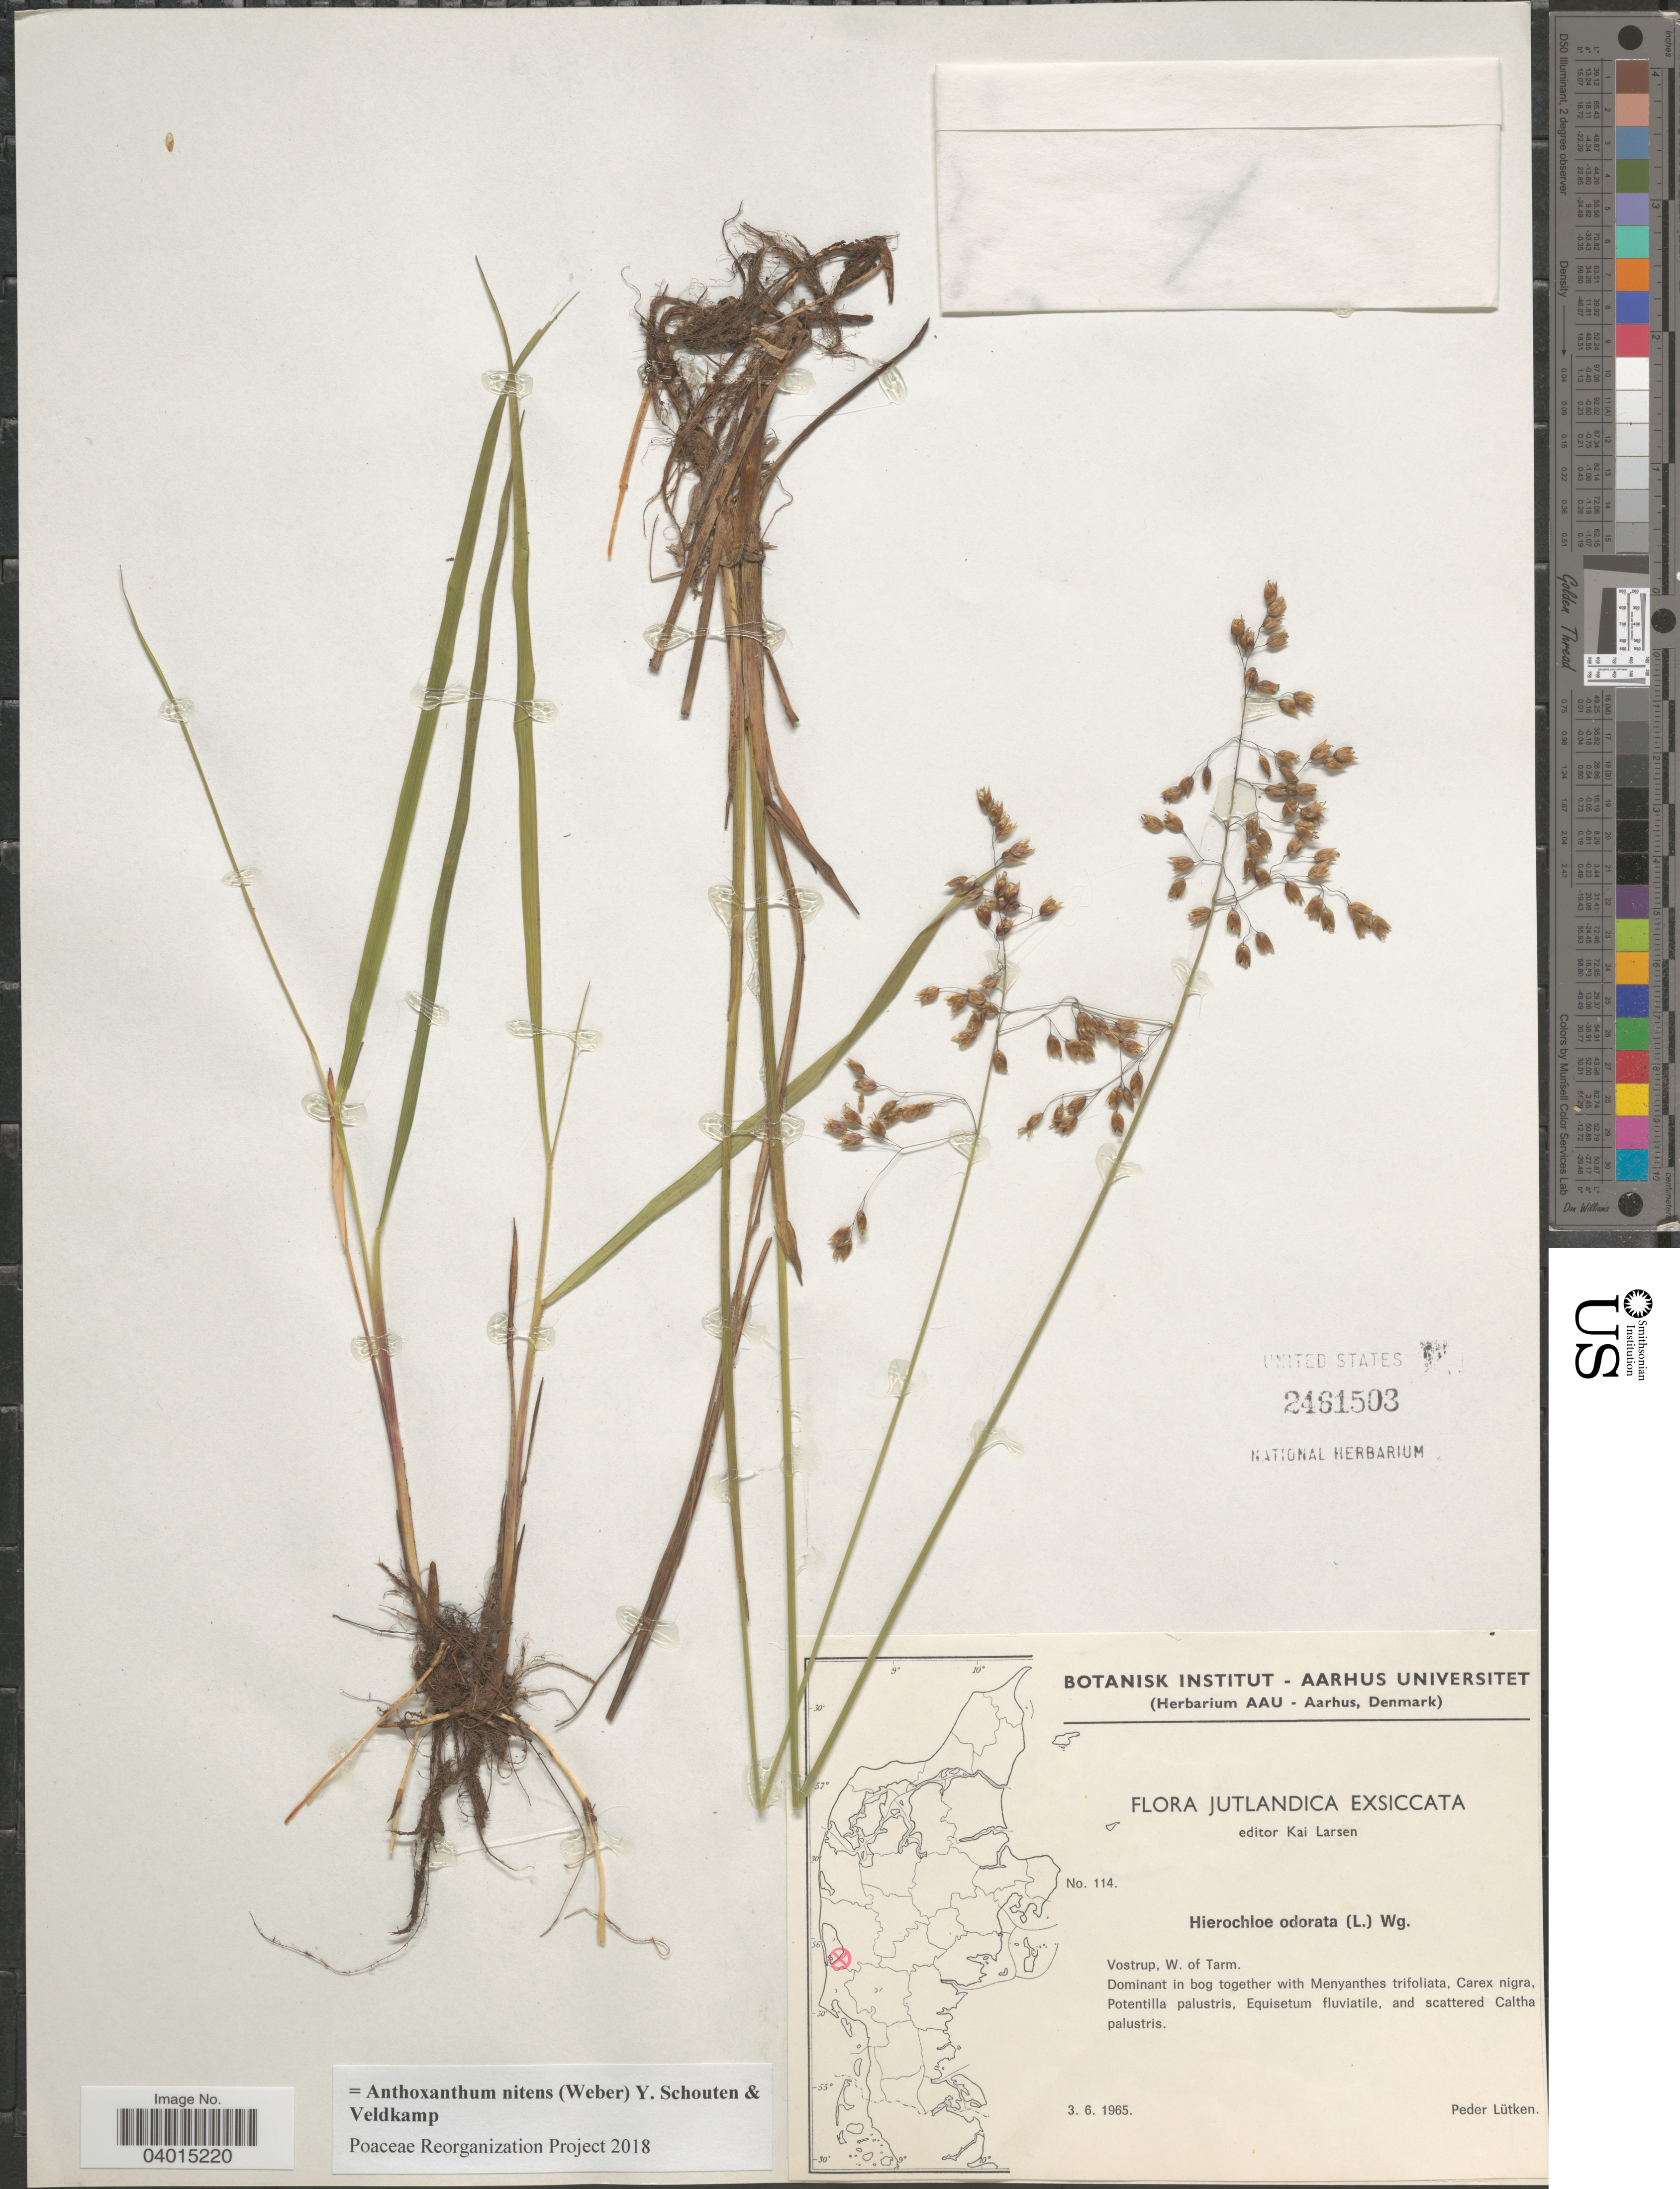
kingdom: Plantae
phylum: Tracheophyta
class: Liliopsida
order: Poales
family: Poaceae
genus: Anthoxanthum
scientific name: Anthoxanthum nitens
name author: (G.H. Weber) R.T.A. Schouten & Veldkamp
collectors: P. Lütken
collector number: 114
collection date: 1965-06-03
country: Denmark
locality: Jutlandica. Vostrup, W. of Tarm.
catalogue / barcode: US 2461503